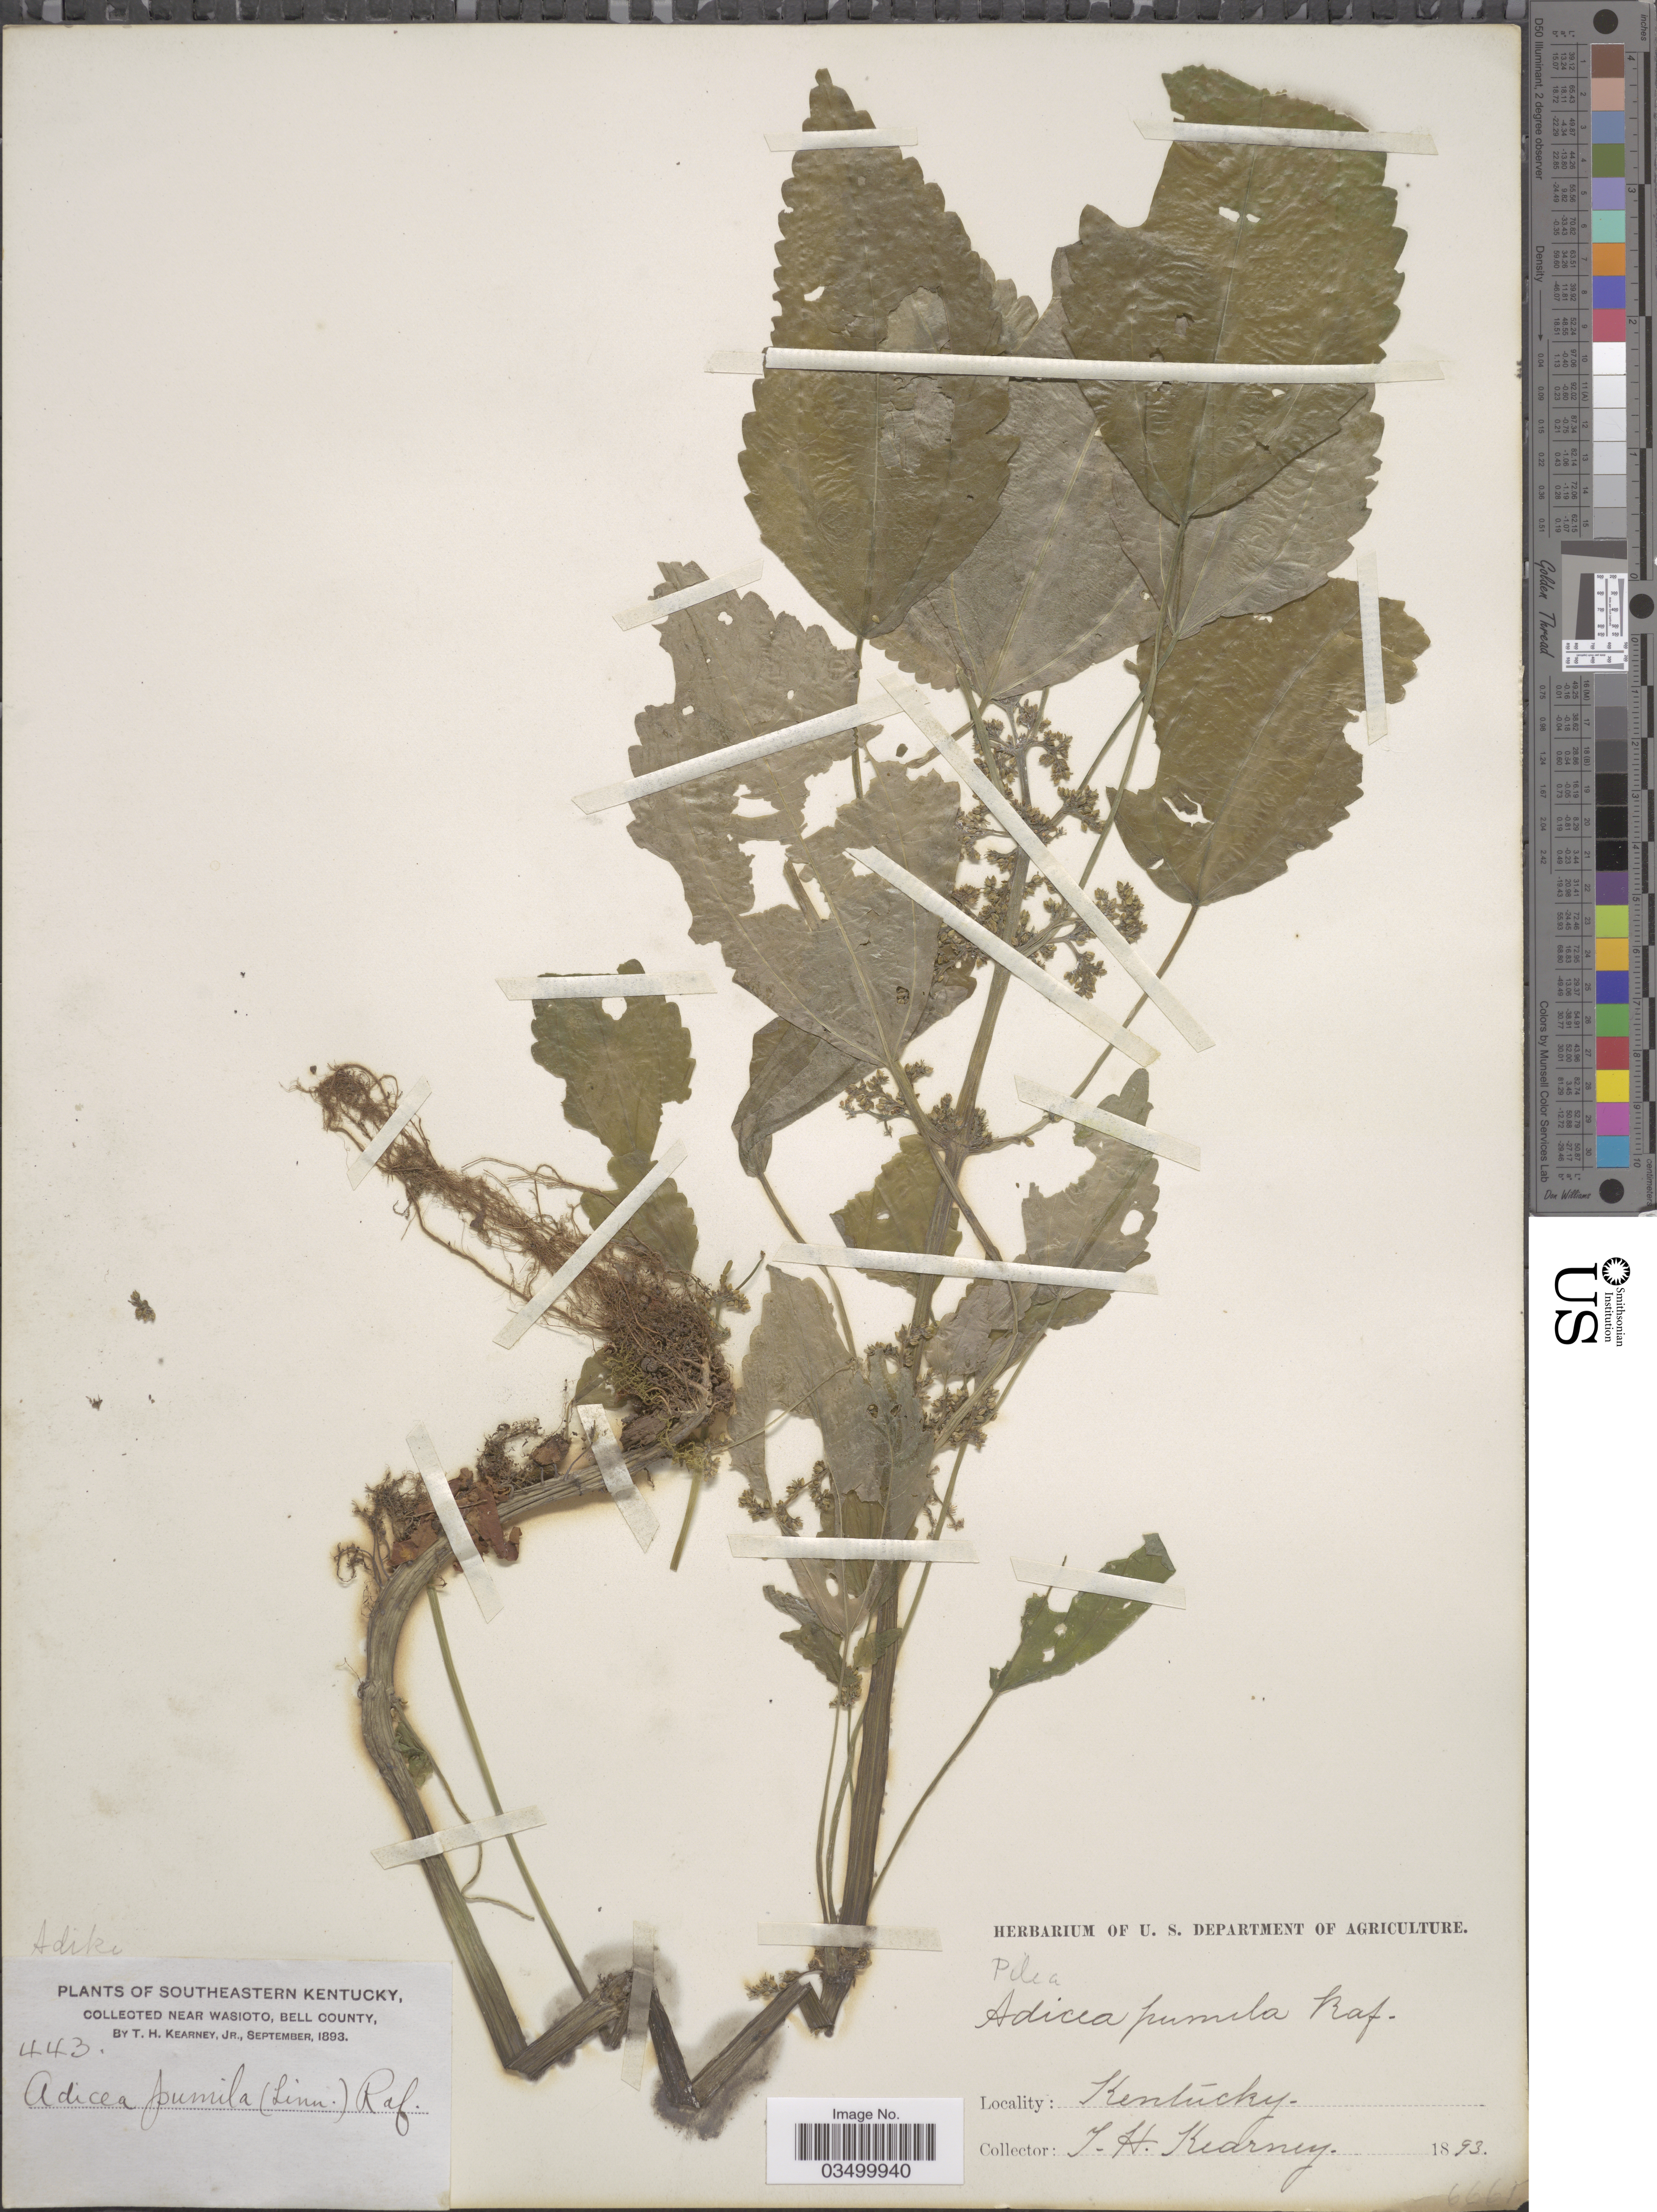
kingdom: Plantae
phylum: Tracheophyta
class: Magnoliopsida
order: Rosales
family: Urticaceae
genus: Pilea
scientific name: Pilea pumila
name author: (L.) A. Gray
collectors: T. H. Kearney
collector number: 443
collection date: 1893-09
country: United States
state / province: Kentucky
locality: Southeastern Kentucky. Near Wasioto, Bell County.